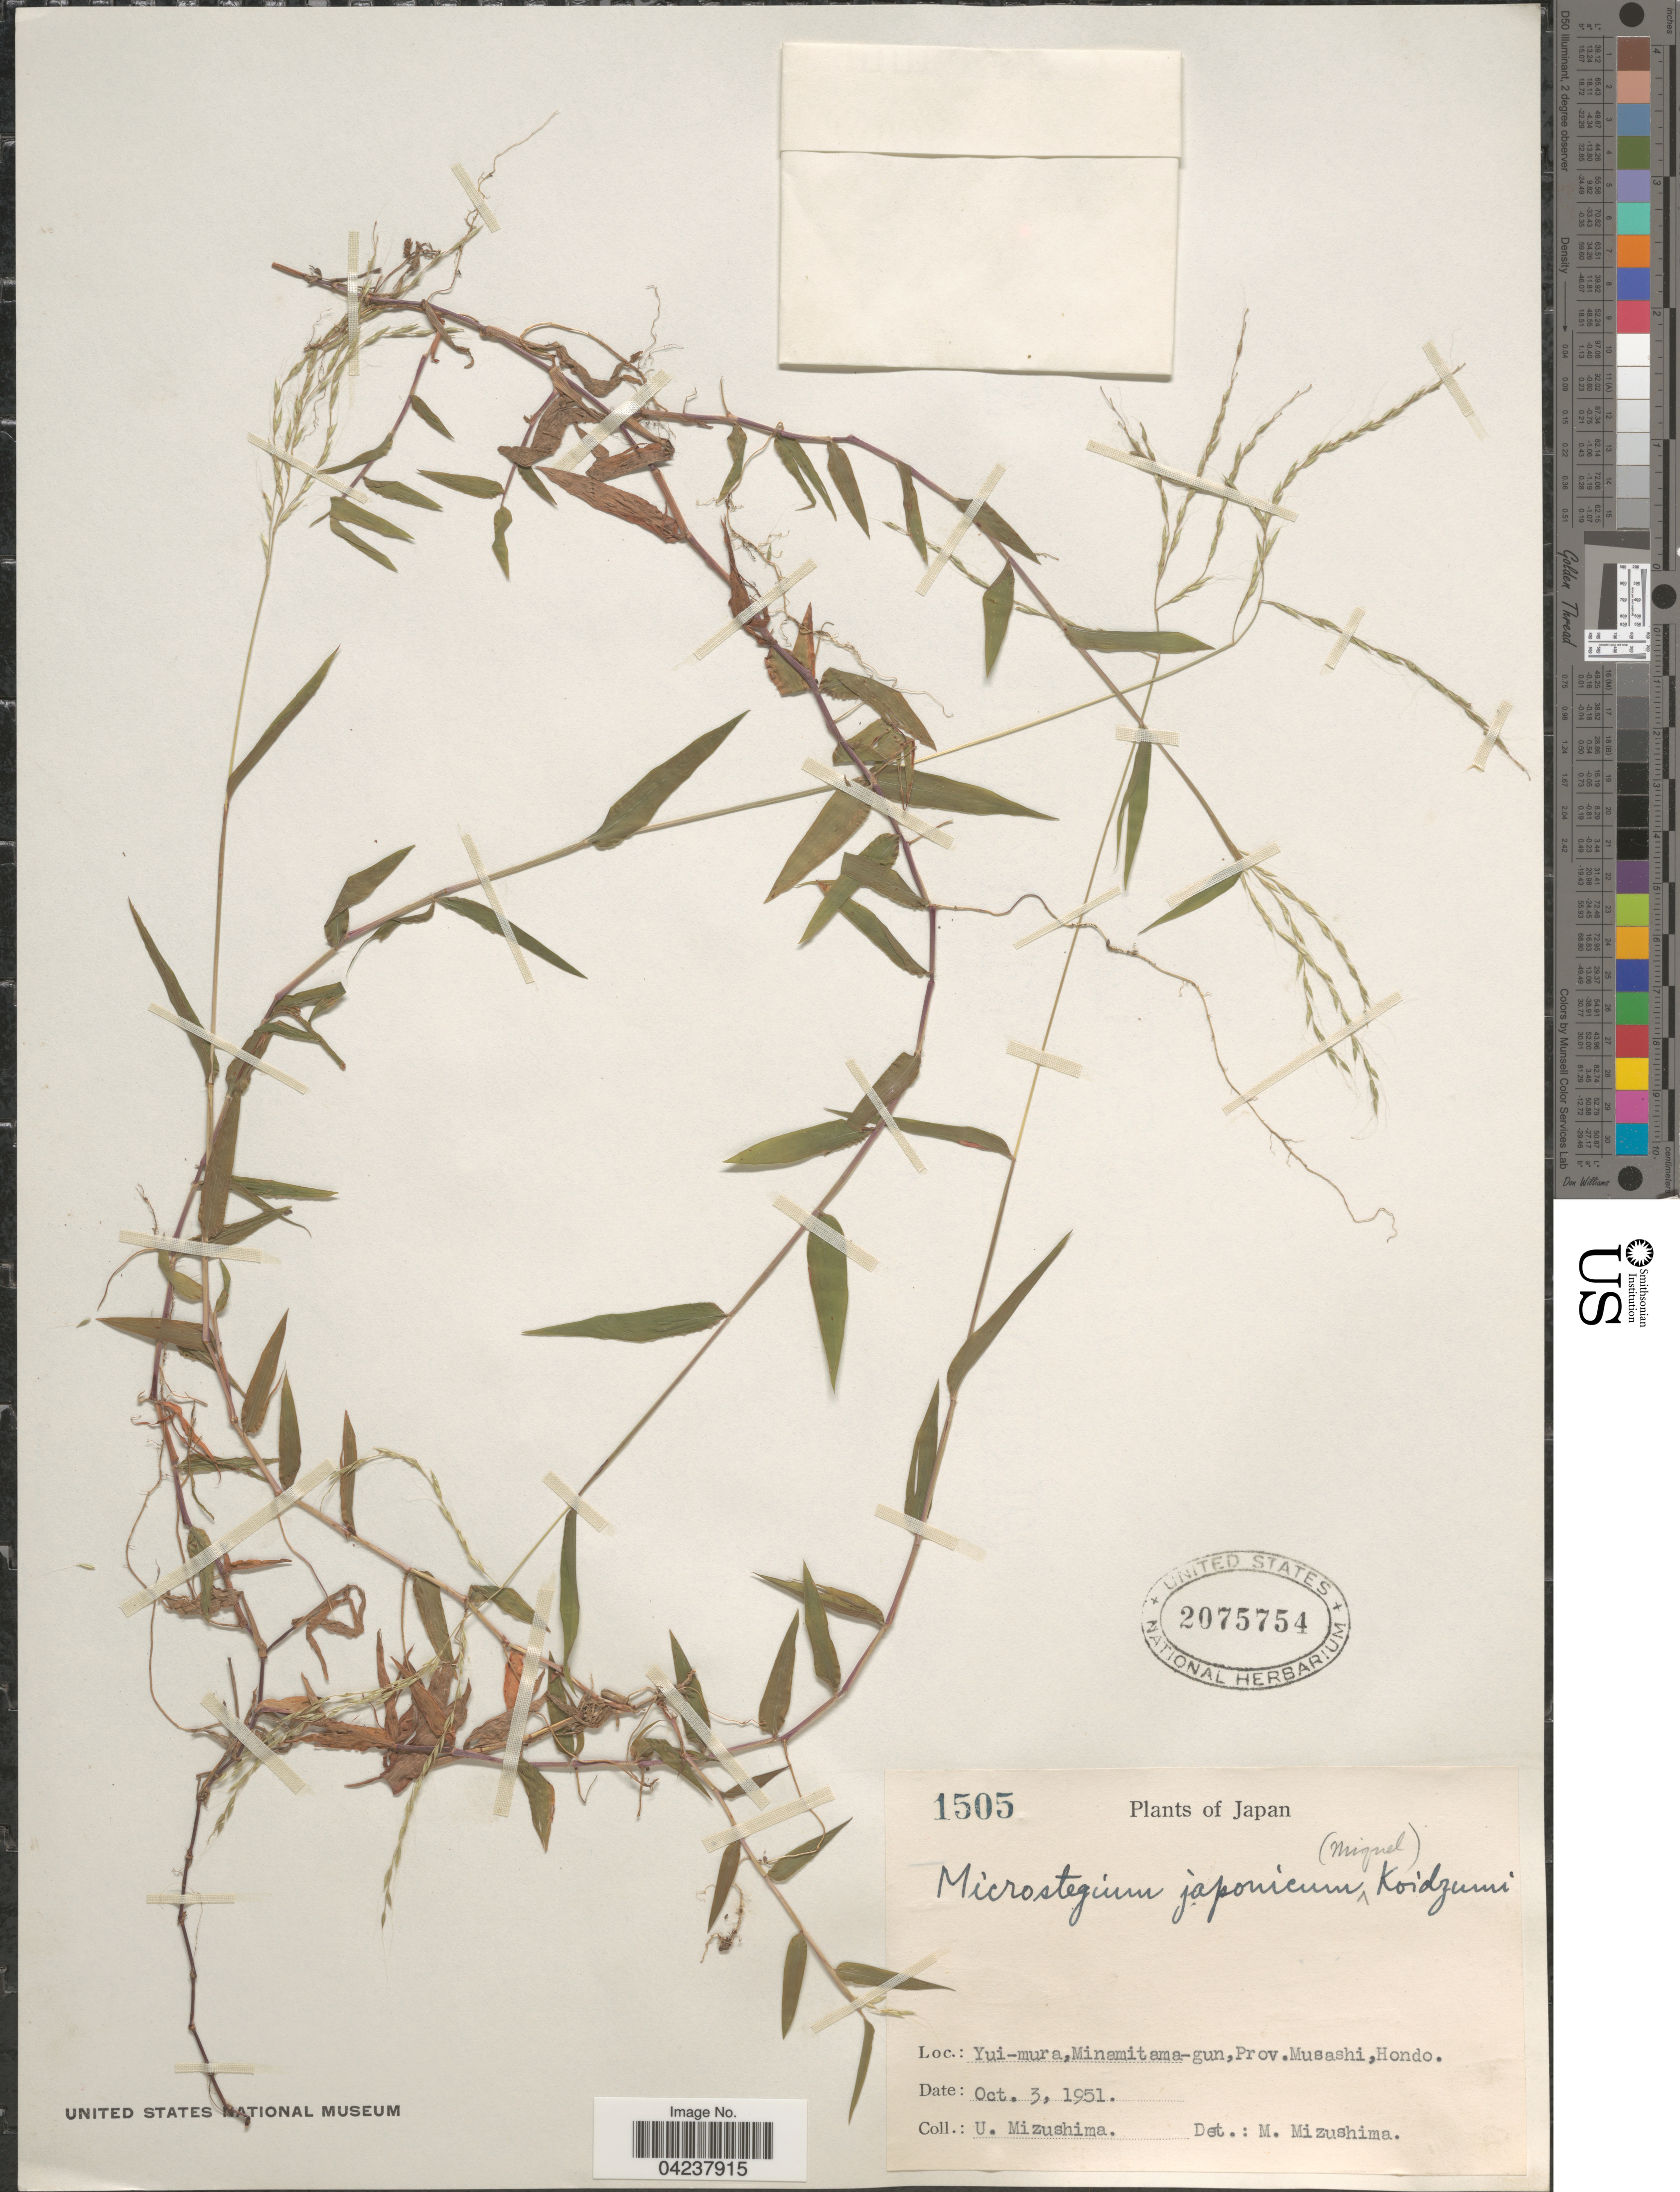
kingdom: Plantae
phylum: Tracheophyta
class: Liliopsida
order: Poales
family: Poaceae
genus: Microstegium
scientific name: Microstegium japonicum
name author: (Miq.) Koidz.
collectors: U. Mizushima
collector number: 1505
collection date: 1951-10-03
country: Japan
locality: Yui-mura, Minamitama-gun, Prov. Musashi, Hondo.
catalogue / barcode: US 2075754